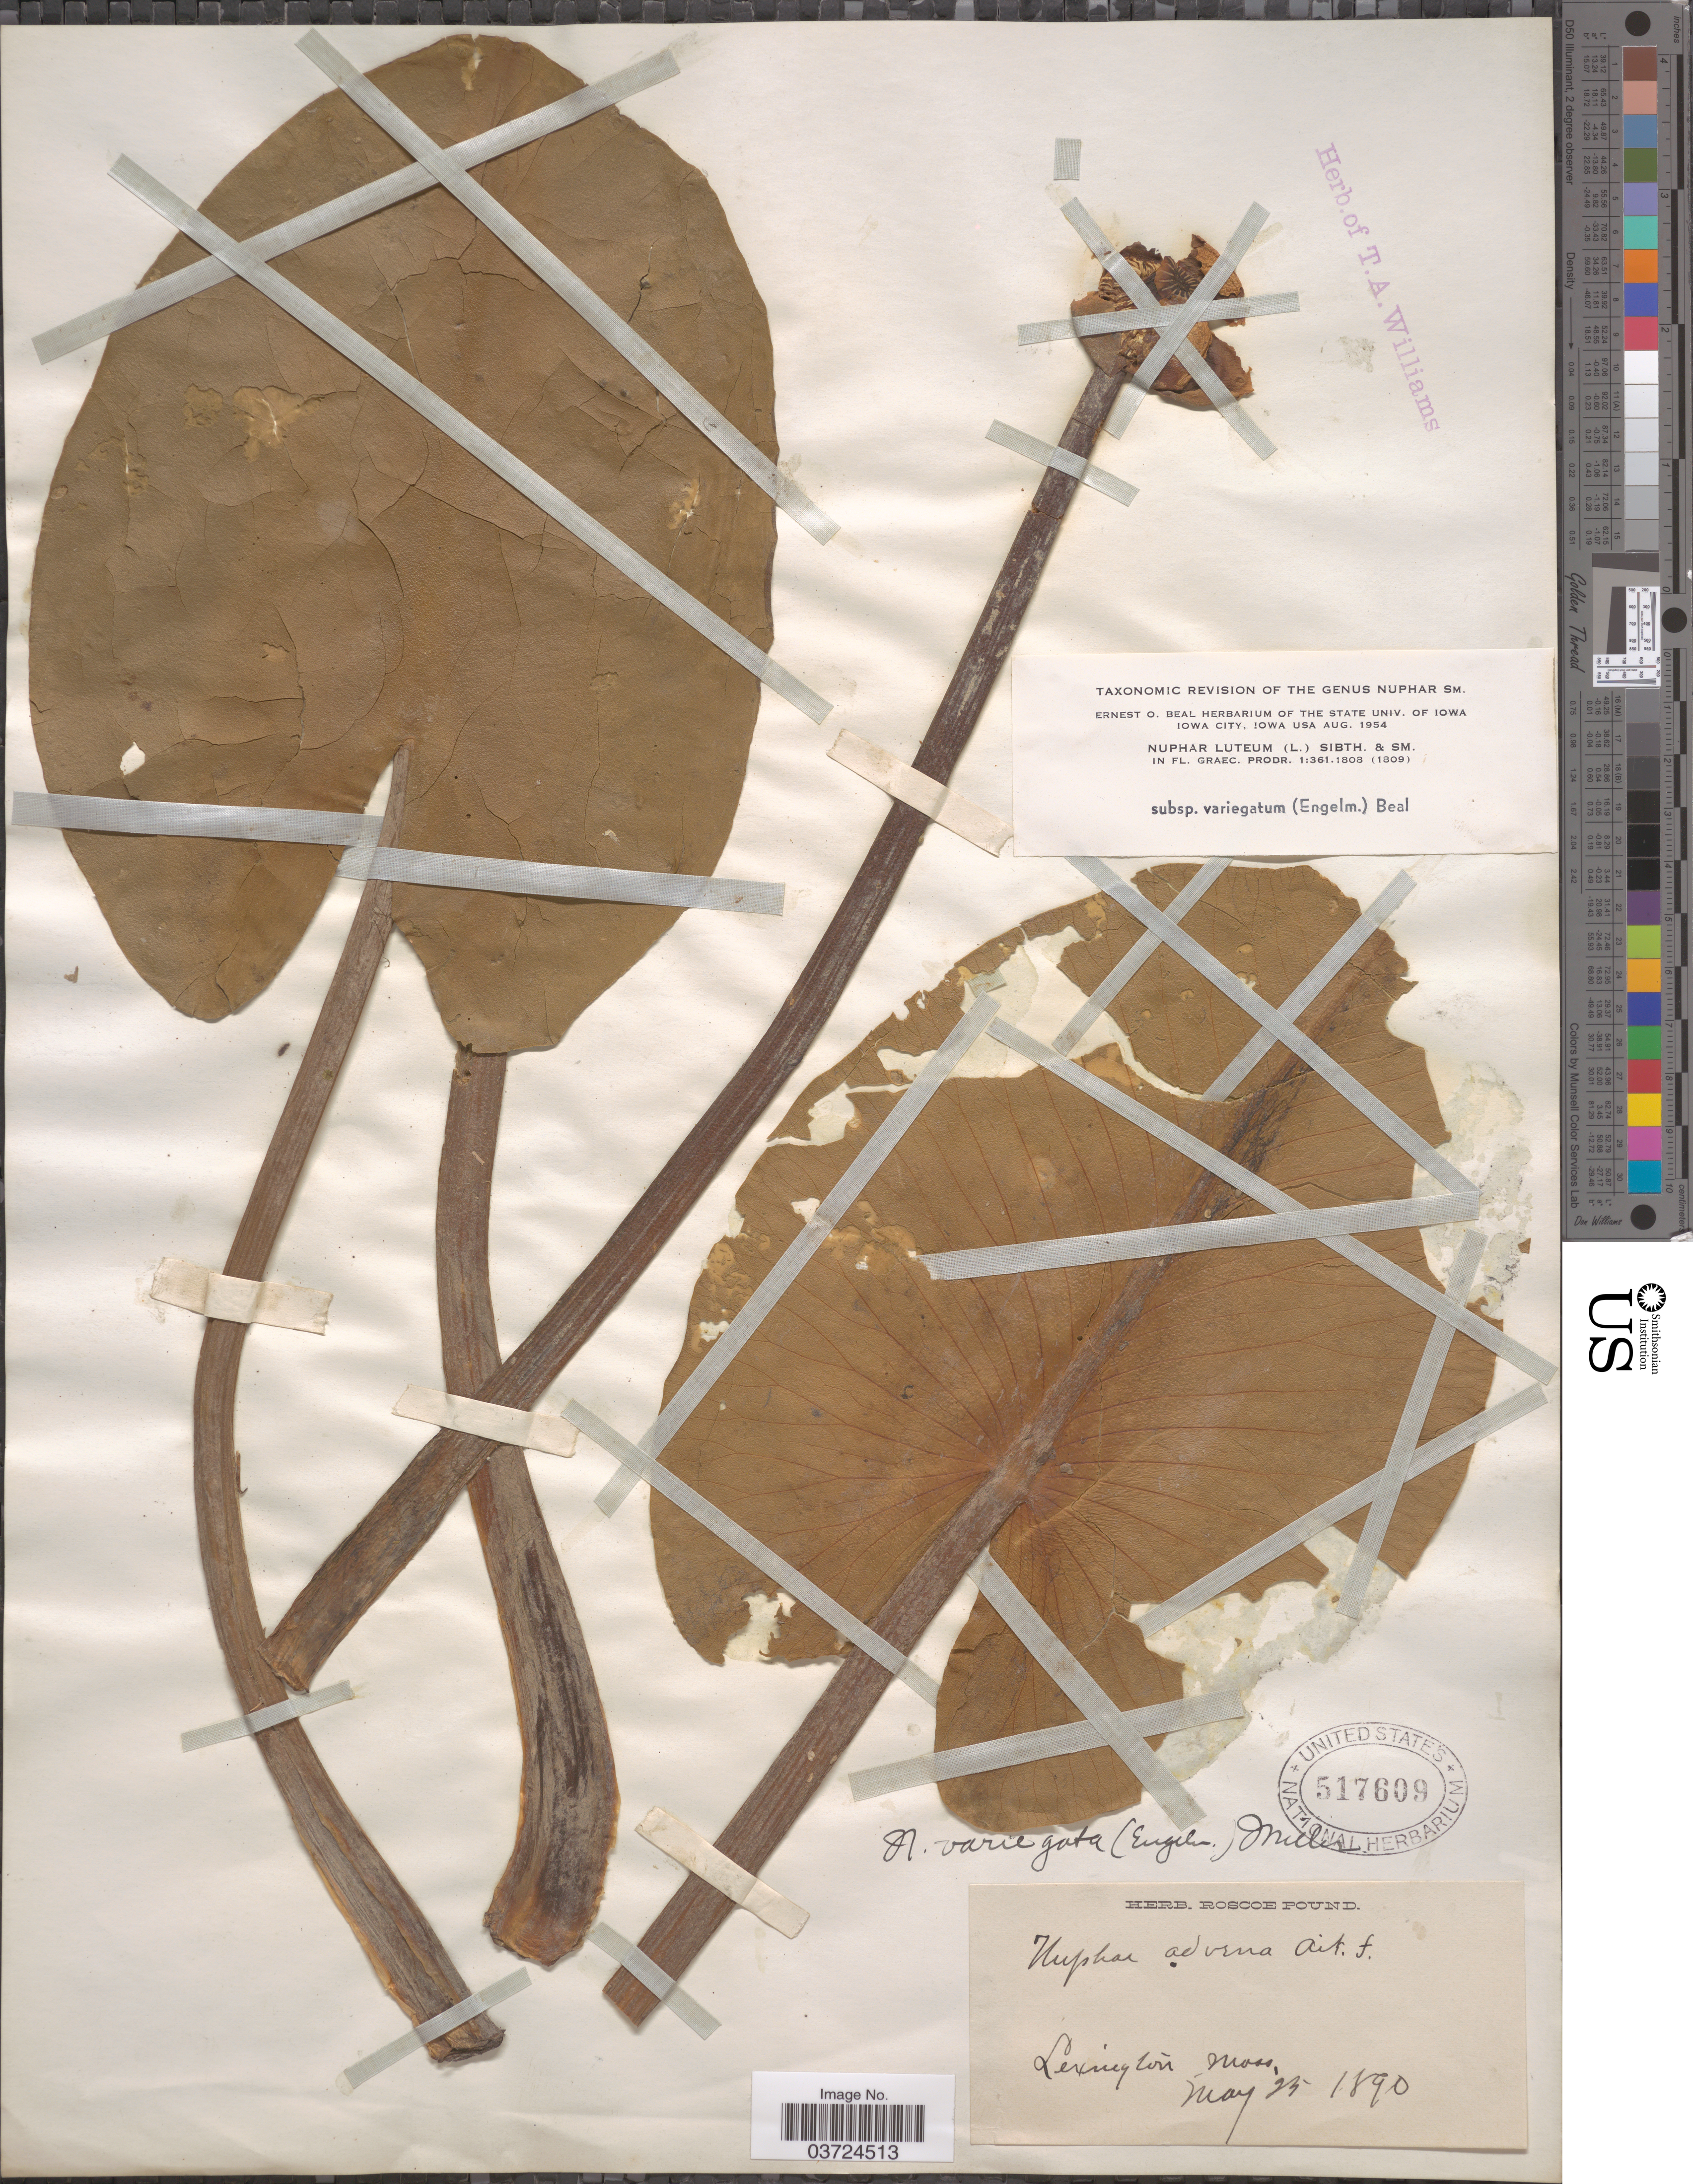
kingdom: Plantae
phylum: Tracheophyta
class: Magnoliopsida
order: Nymphaeales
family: Nymphaeaceae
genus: Nuphar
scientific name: Nuphar lutea subsp. variegata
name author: (Engelm. ex Durand) E.O. Beal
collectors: ex herb. Roscoe Pound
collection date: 1890-05-25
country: United States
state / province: Massachusetts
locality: Lexington.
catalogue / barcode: US 517609